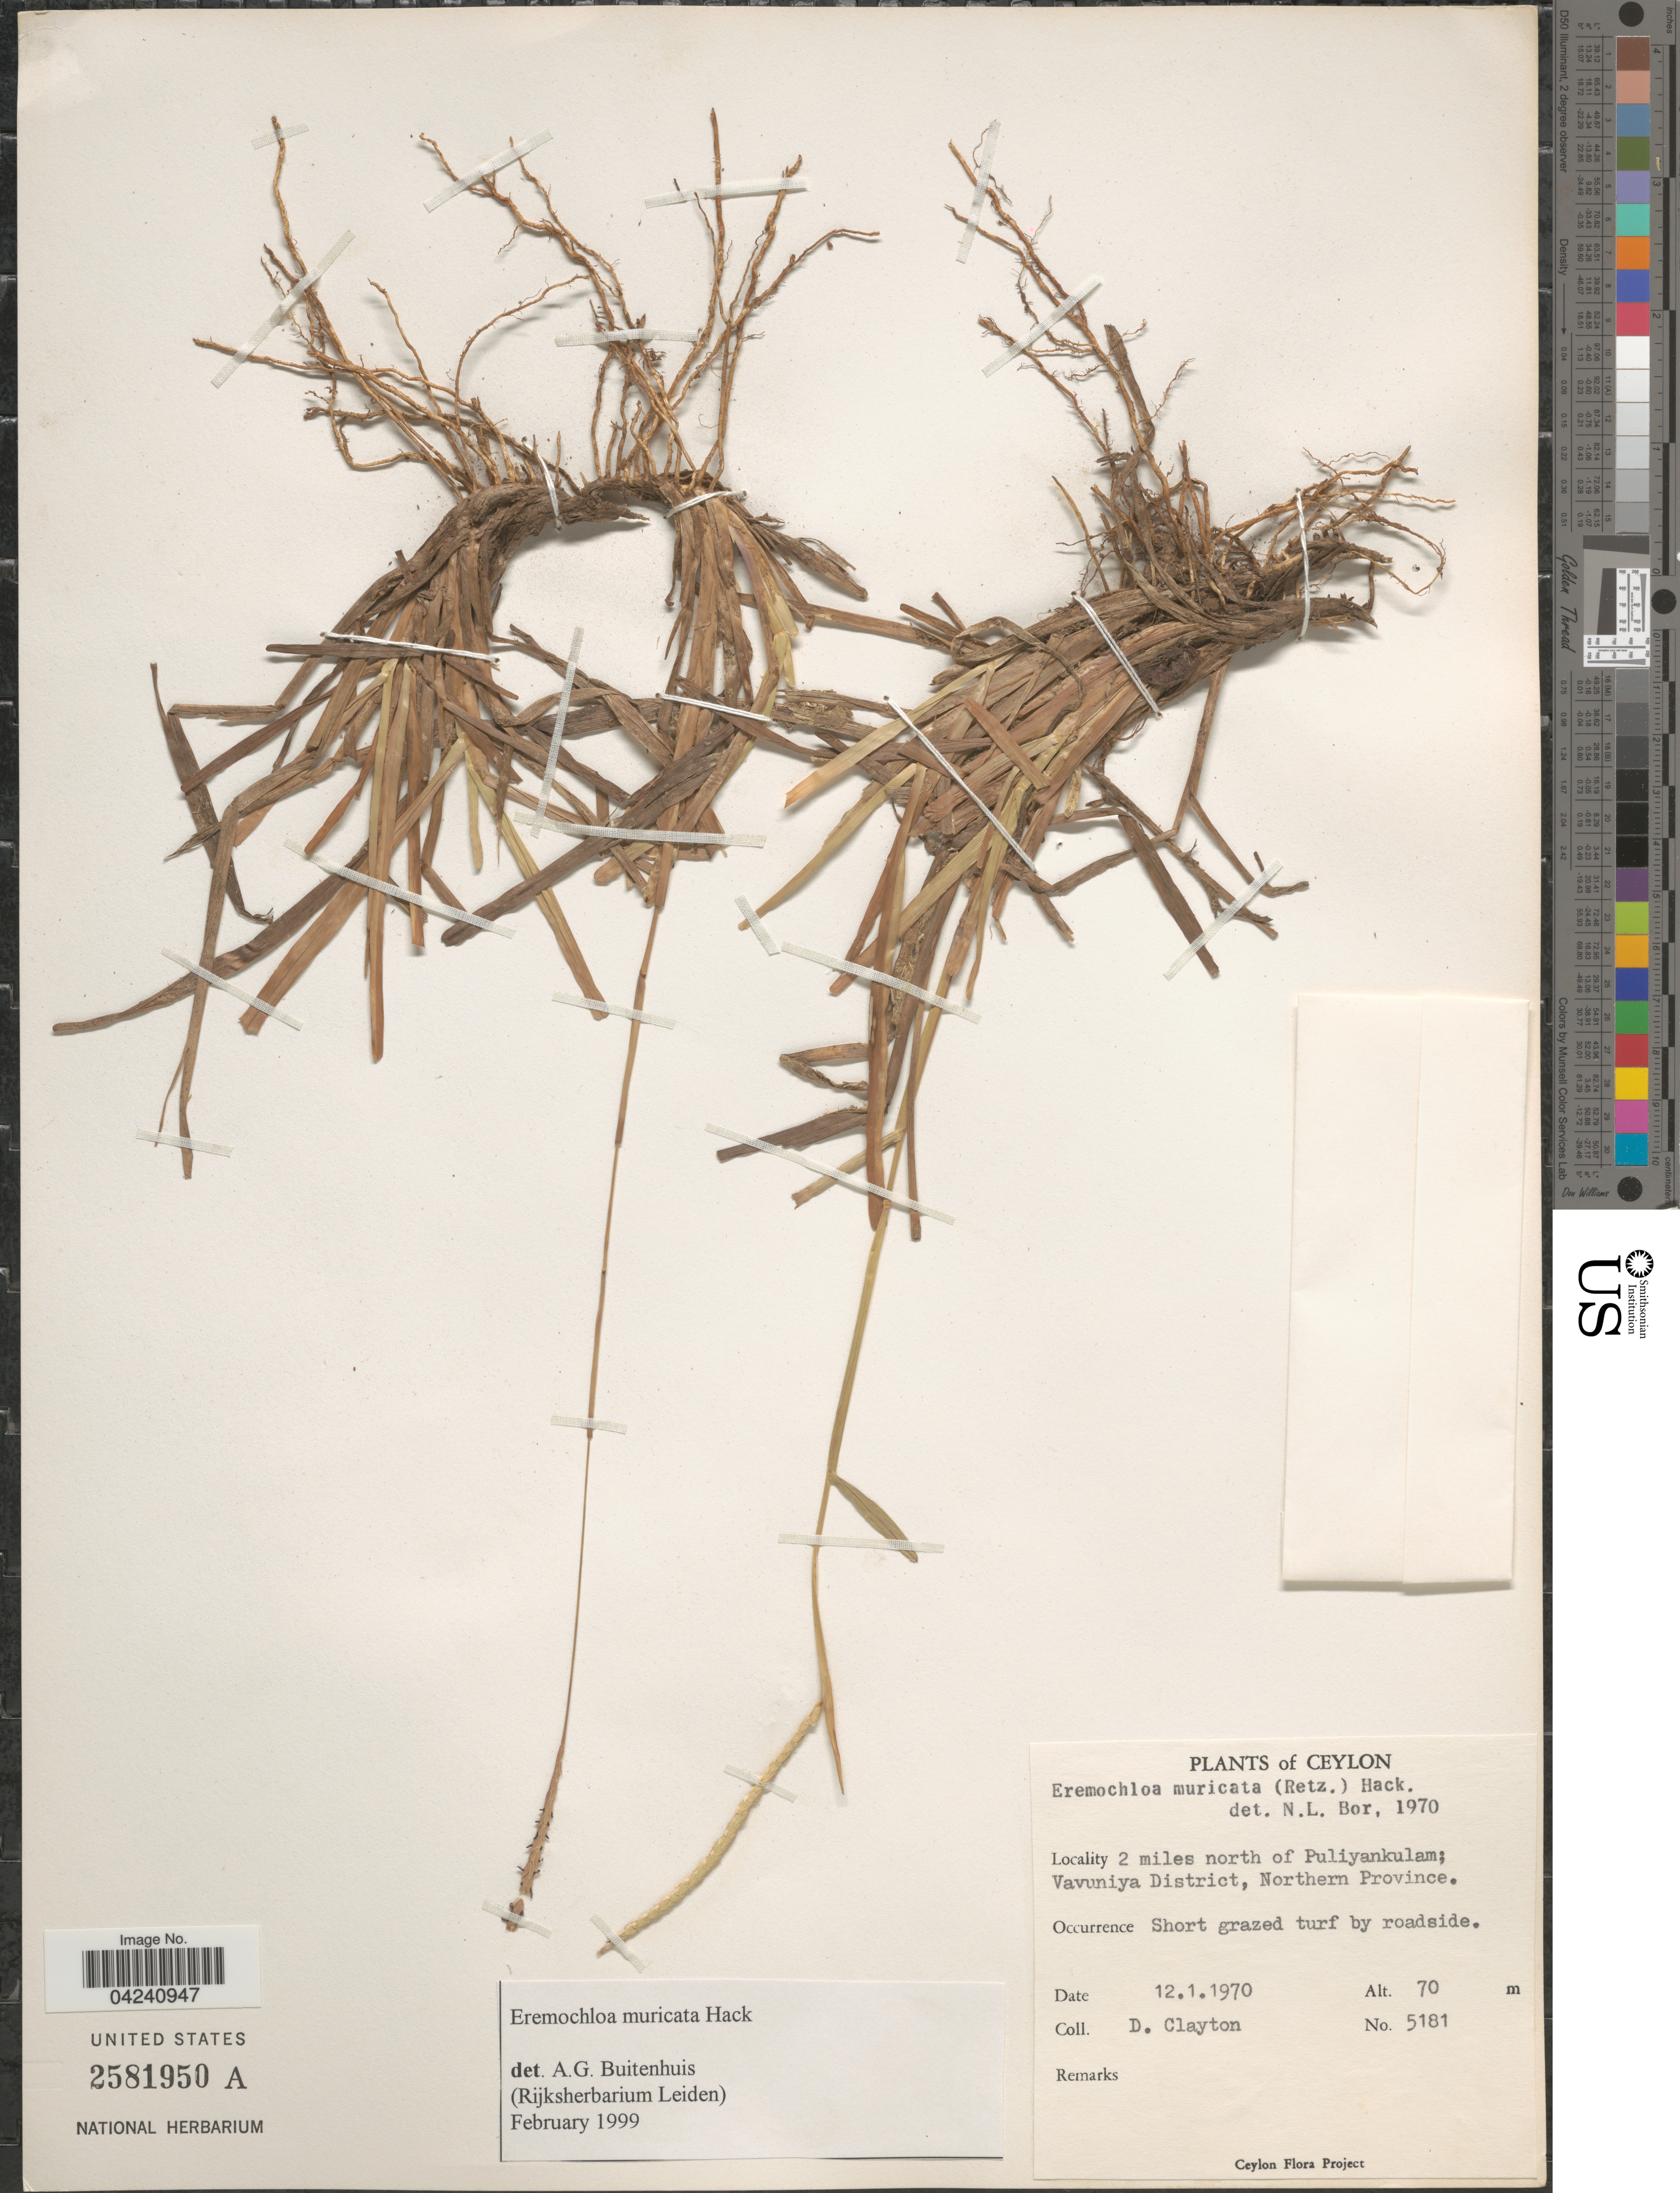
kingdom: Plantae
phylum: Tracheophyta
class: Liliopsida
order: Poales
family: Poaceae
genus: Eremochloa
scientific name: Eremochloa muricata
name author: (Retz.) Hack.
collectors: D. Clayton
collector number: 5181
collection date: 1970-01-12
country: Sri Lanka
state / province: Northern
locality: Ceylon. 2 miles north of Puliyankulam; Vavuniya District, Northern Province.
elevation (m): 70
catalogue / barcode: US 2581950A